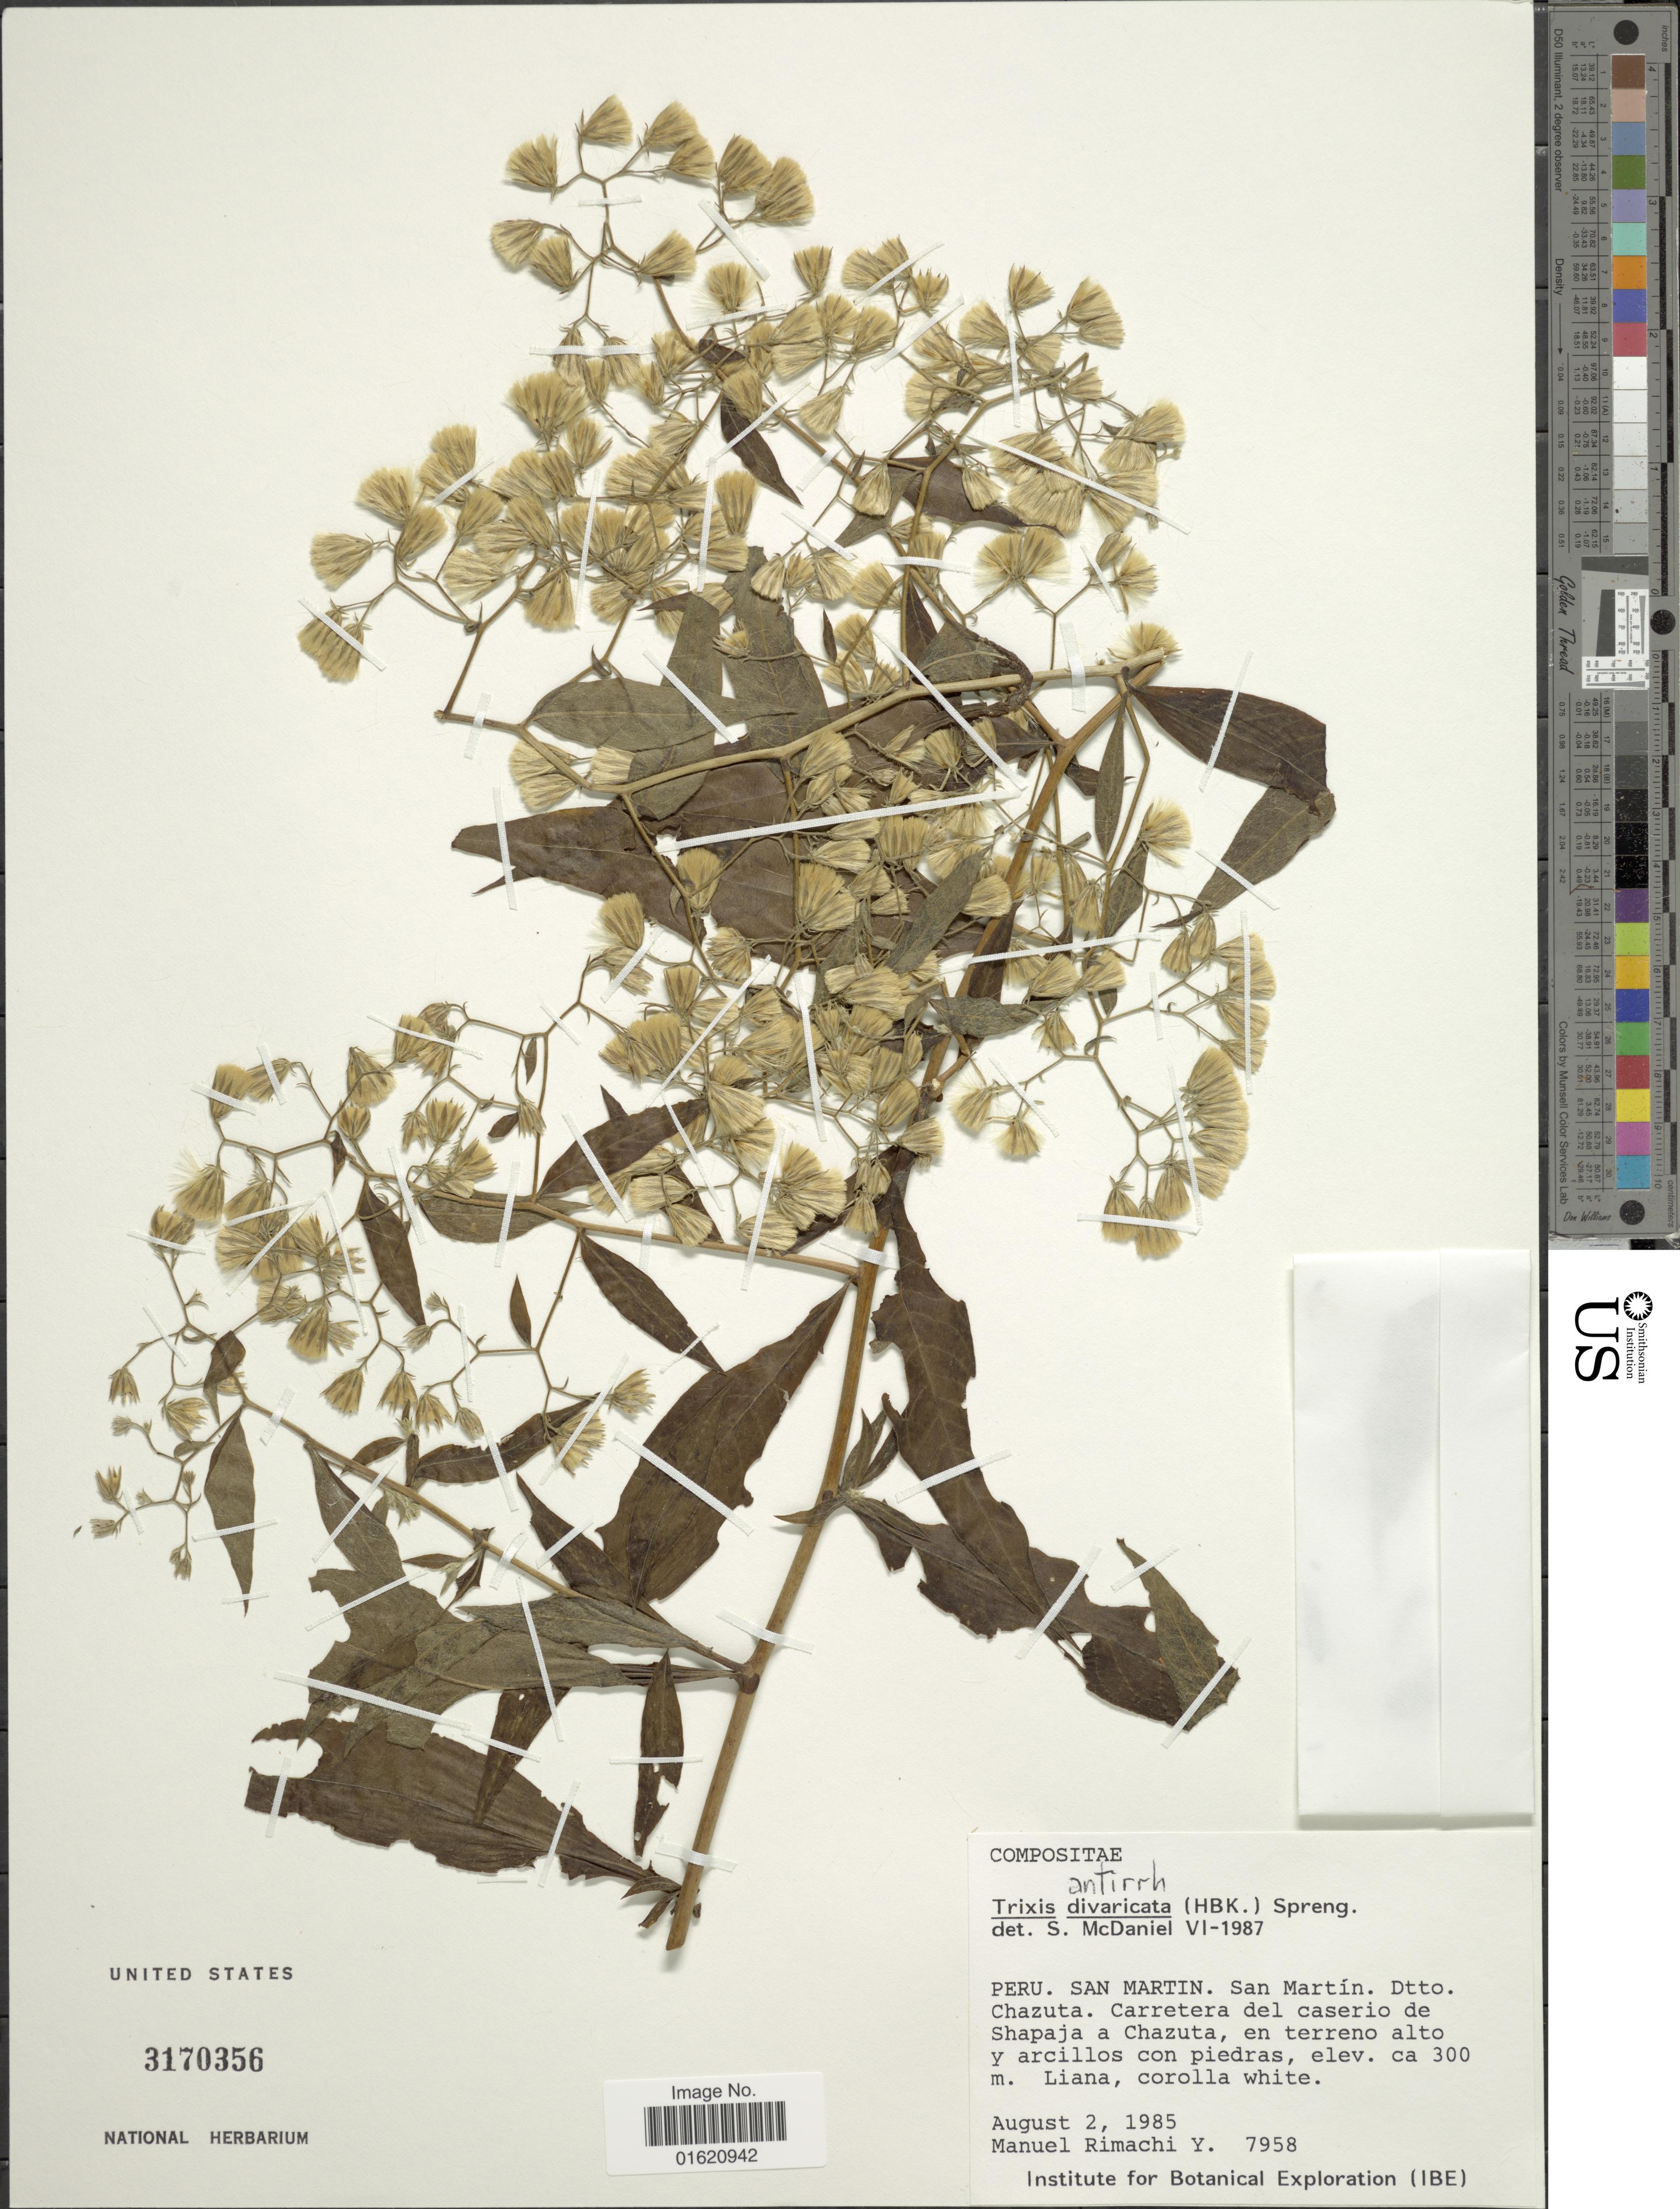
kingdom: Plantae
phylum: Tracheophyta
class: Magnoliopsida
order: Asterales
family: Asteraceae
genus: Trixis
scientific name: Trixis antimenorrhoea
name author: (Schrank) Mart. ex Kuntze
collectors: M. Rimachi Y.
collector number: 7958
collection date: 1985-08-02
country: Peru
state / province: San Martín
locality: San Martín Dtto., Chazuta, Carretera del caserio de Shapaja a Chazuta, en terreno alto y arcillos con piedras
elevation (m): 300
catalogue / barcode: US 3170356